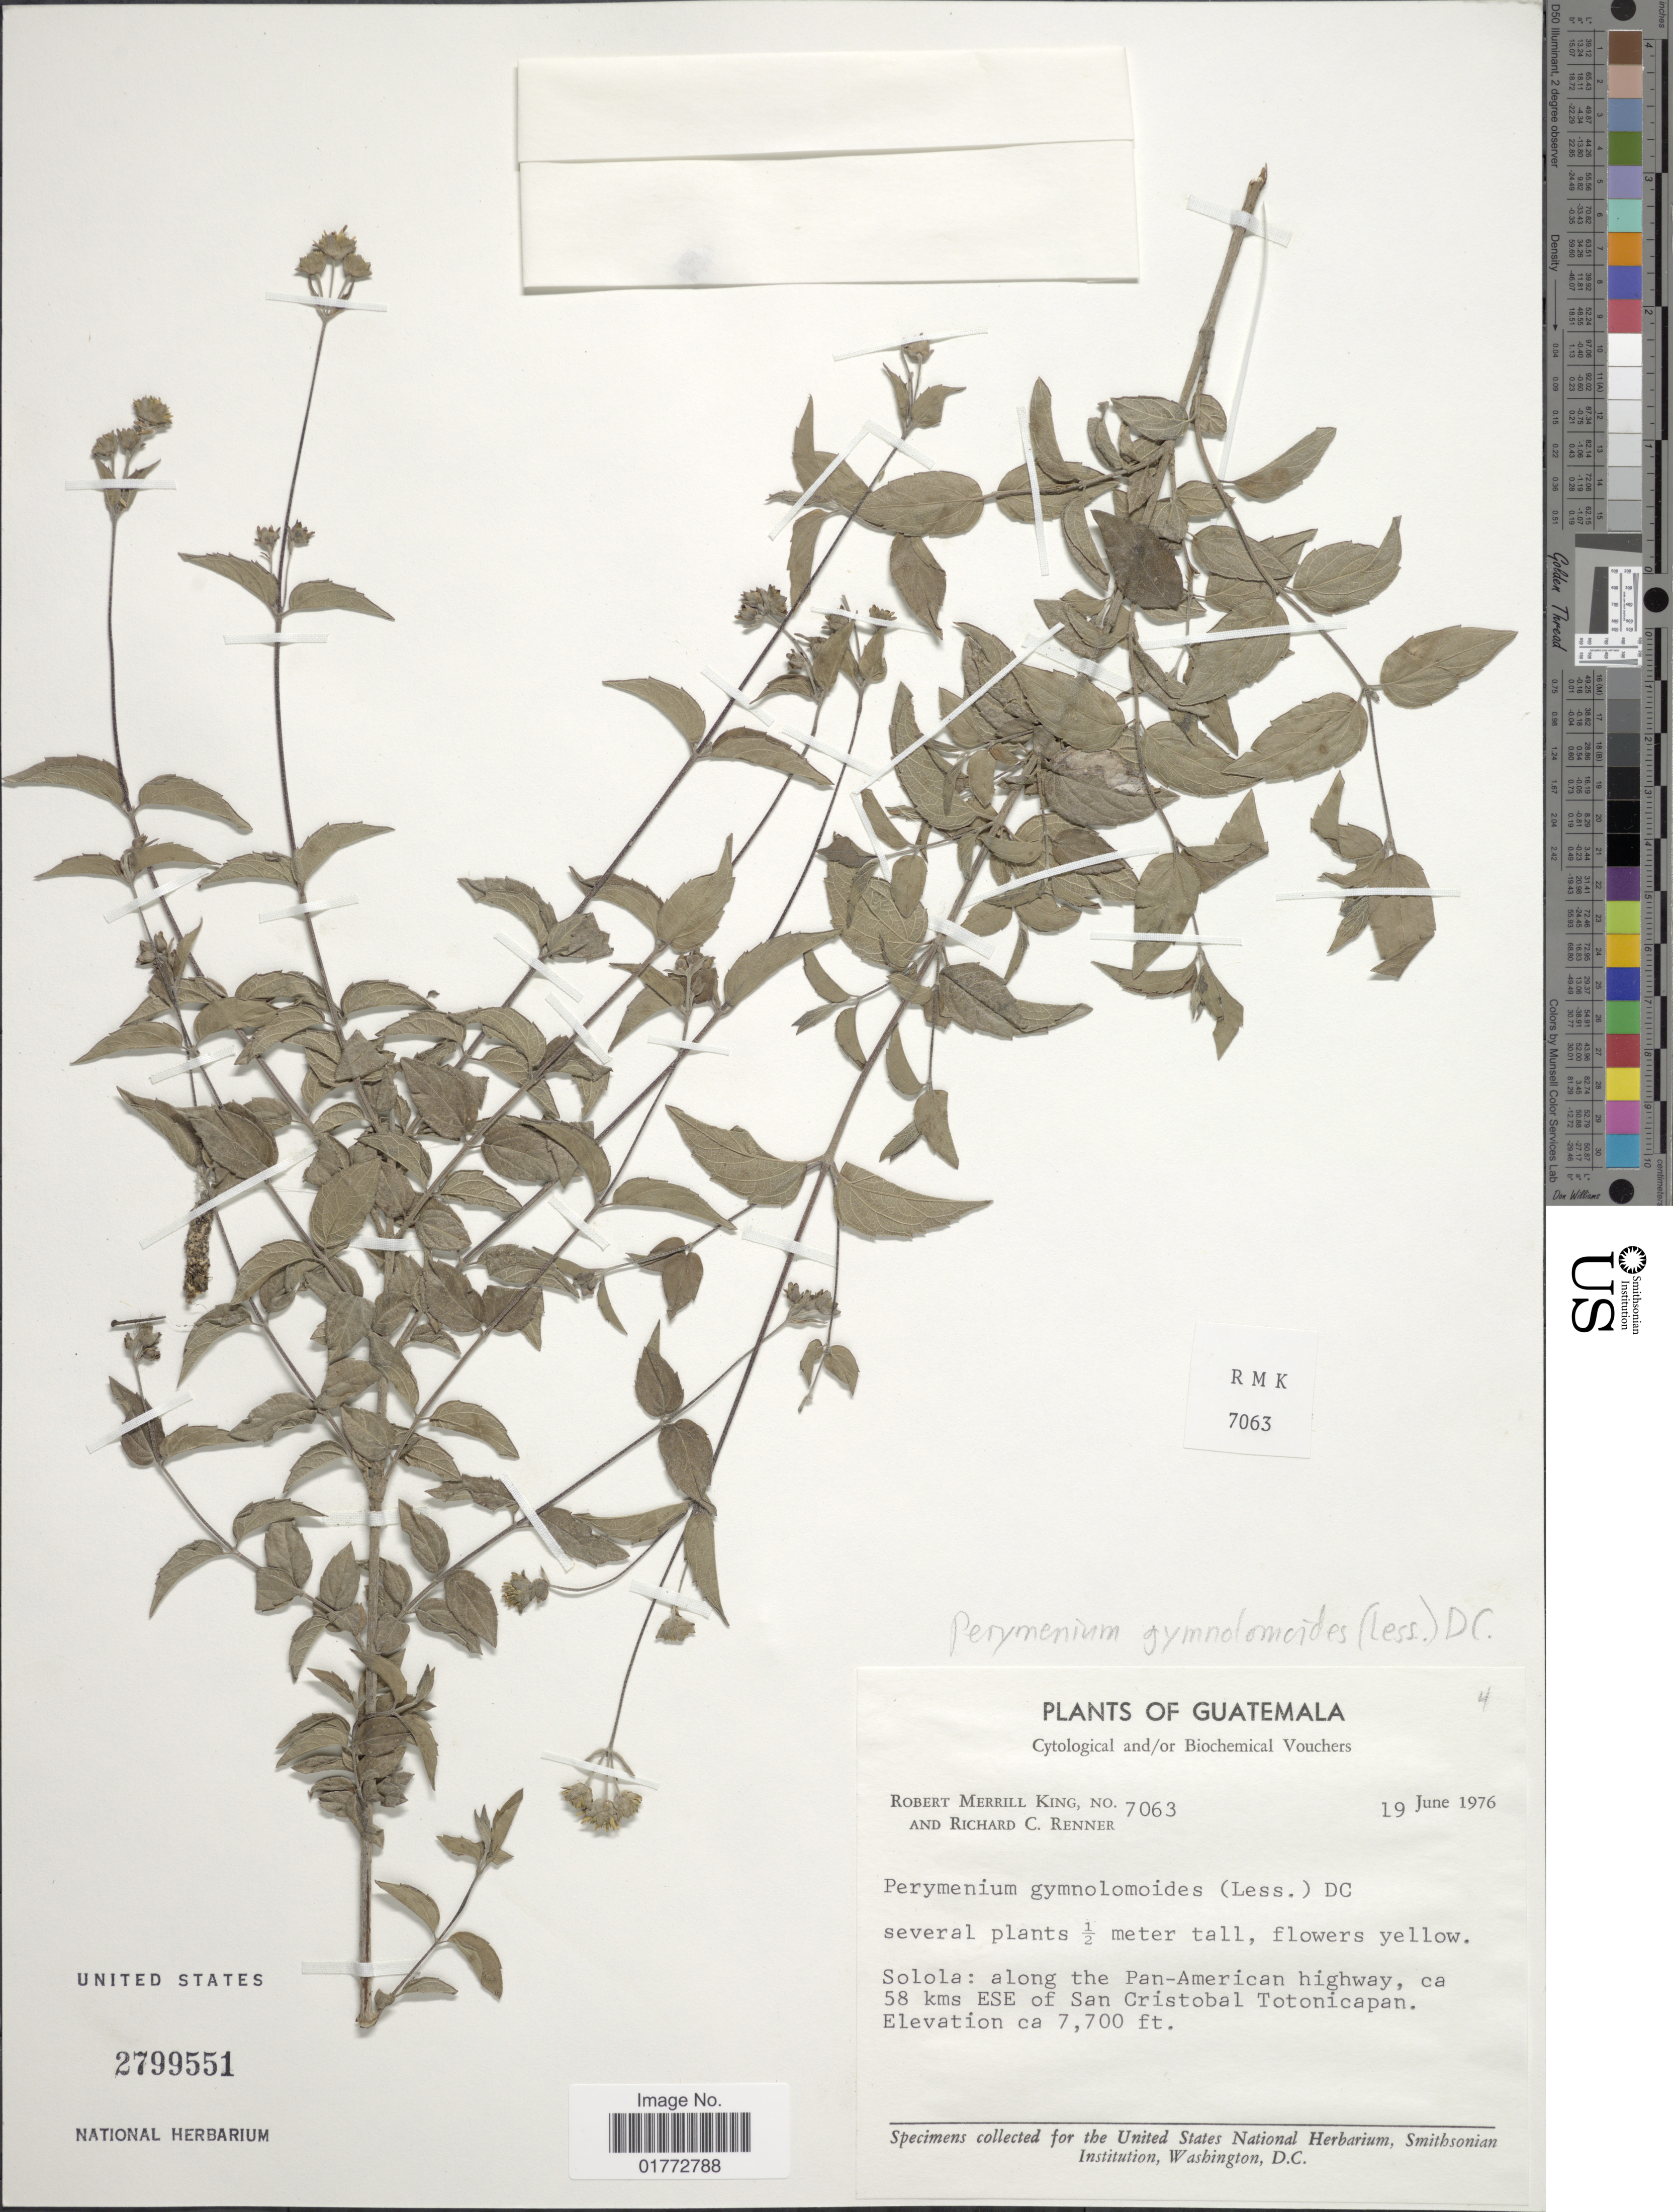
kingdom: Plantae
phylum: Tracheophyta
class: Magnoliopsida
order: Asterales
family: Asteraceae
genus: Perymenium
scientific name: Perymenium gymnolomoides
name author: (Less.) DC.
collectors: R. M. King & R. C. Renner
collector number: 7063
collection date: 1976-06-19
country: Guatemala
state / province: Sololá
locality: Along the Pan-American highway, ca. 58 kms ESE of San Cristobal Totonicapan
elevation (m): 2347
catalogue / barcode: US 2799551